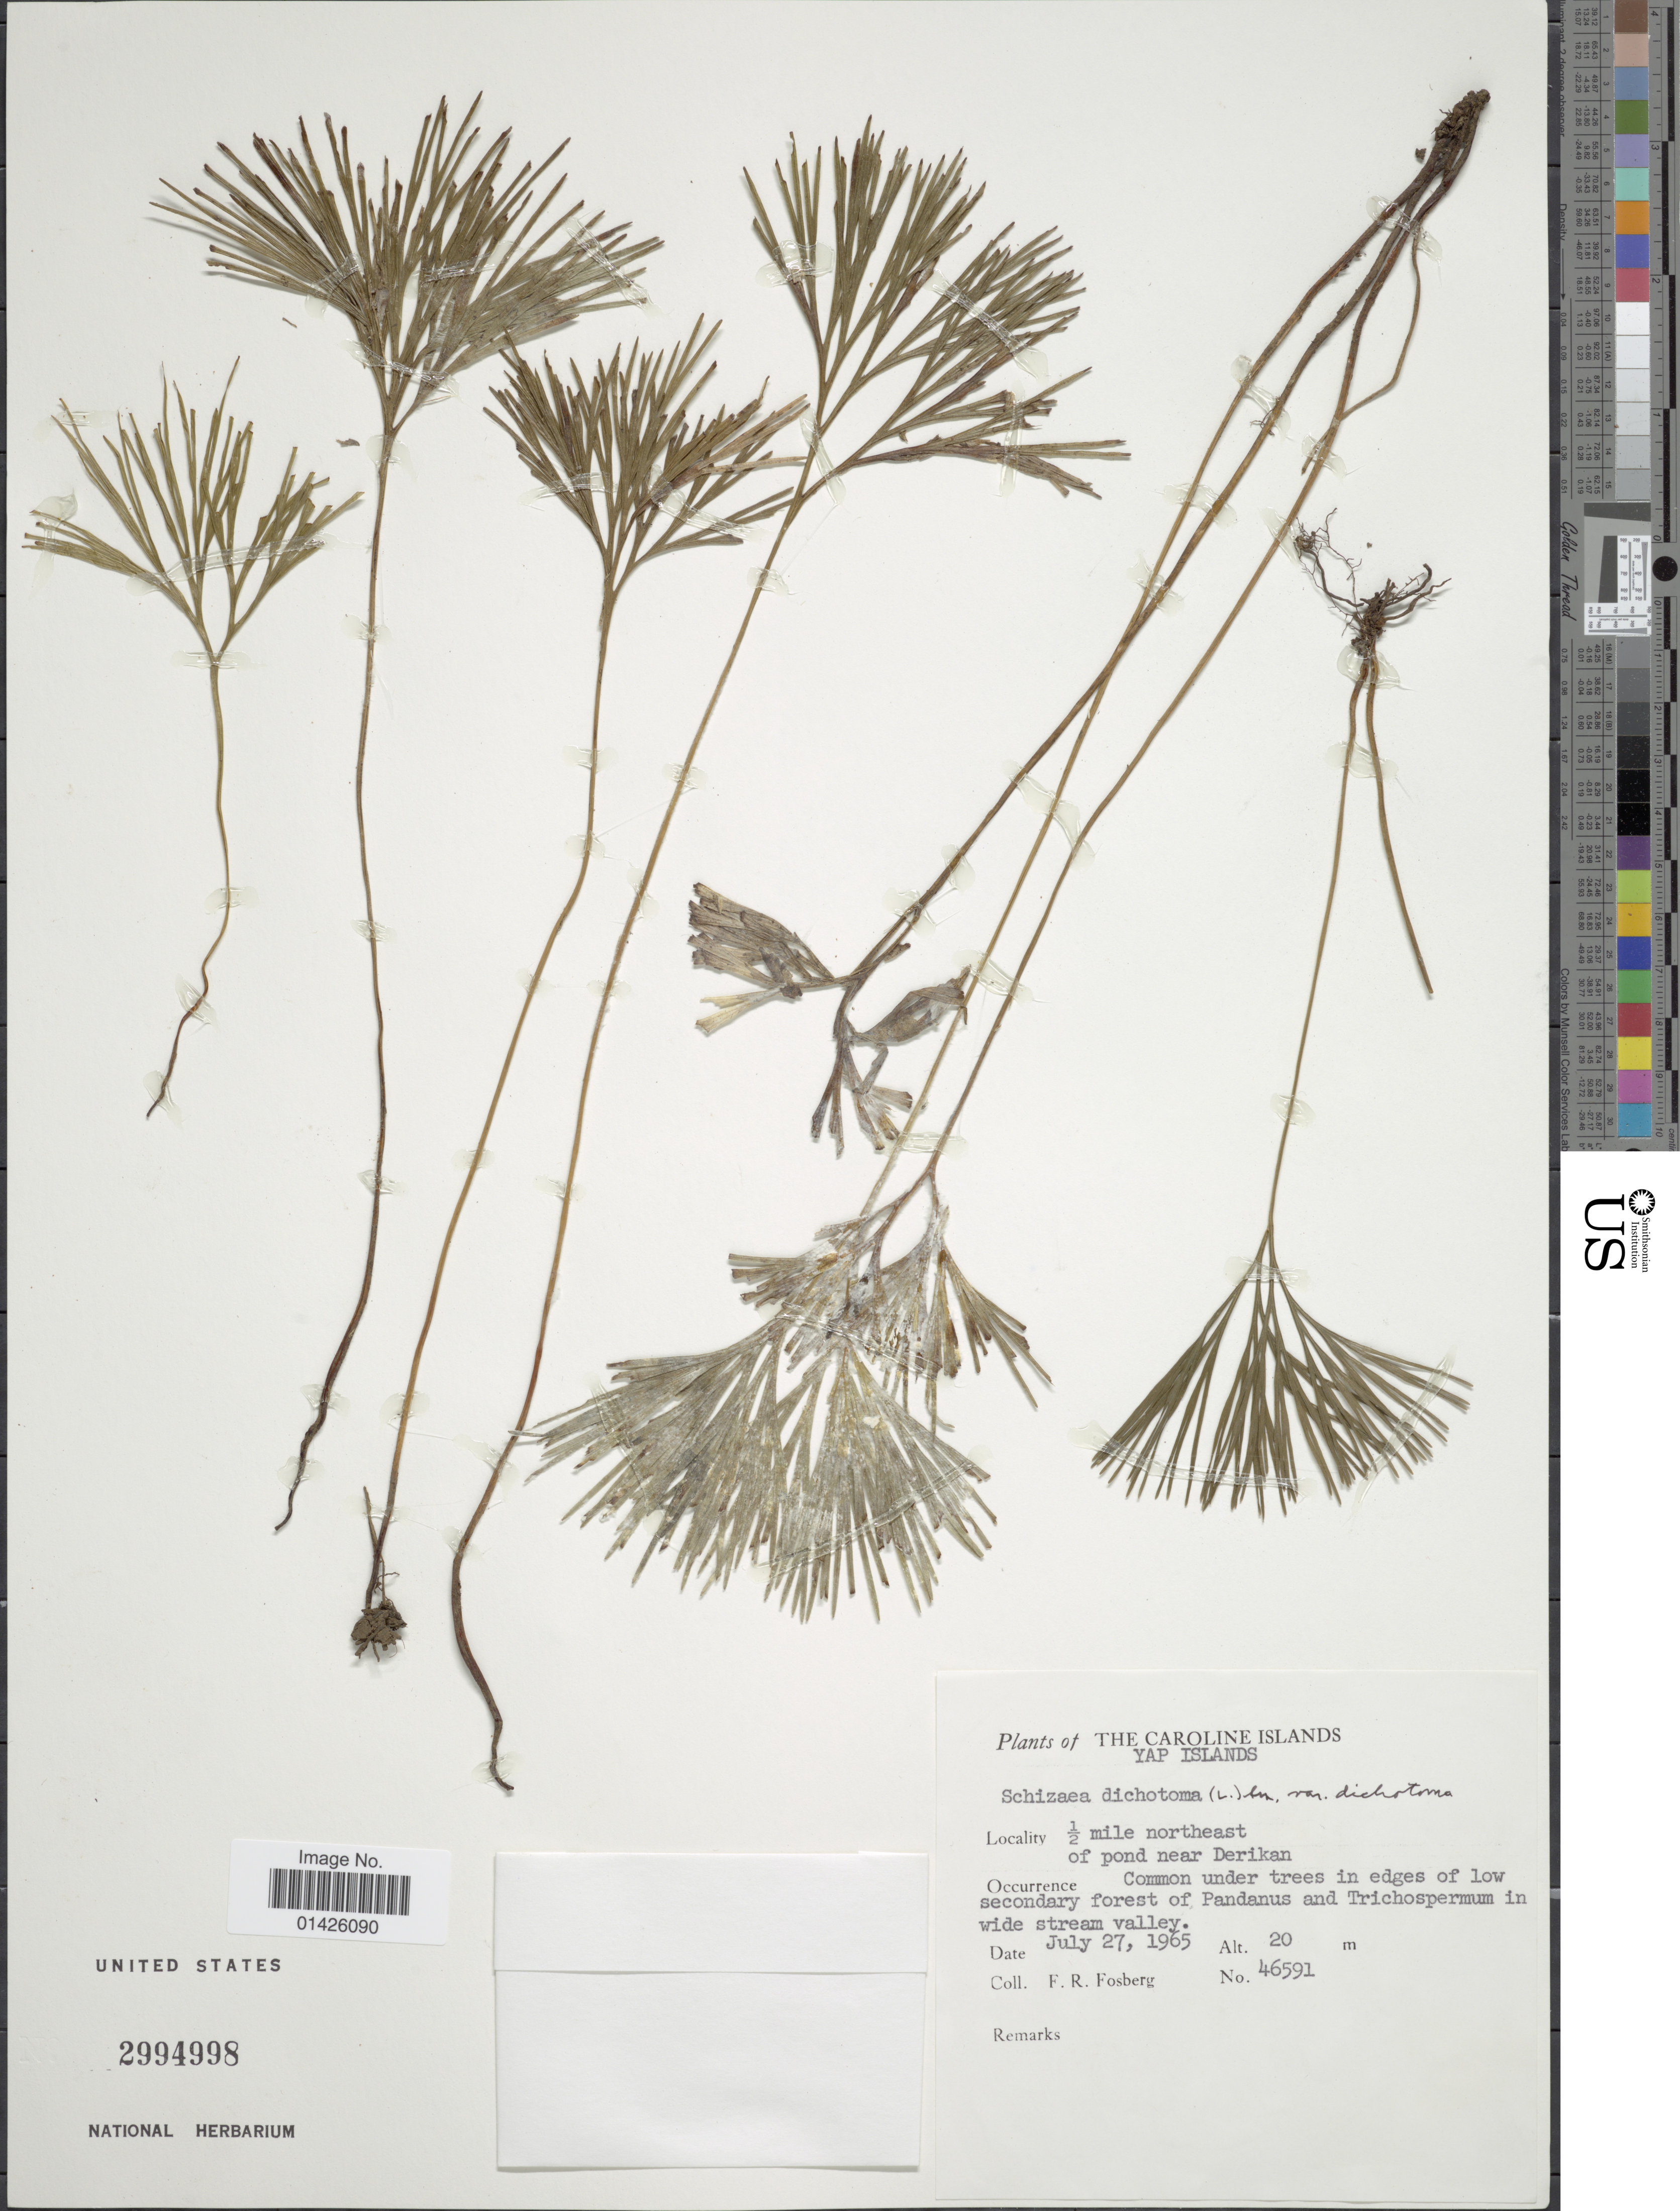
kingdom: Plantae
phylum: Tracheophyta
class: Polypodiopsida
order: Schizaeales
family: Schizaeaceae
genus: Schizaea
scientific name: Schizaea dichotoma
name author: (L.) J. Sm.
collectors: F. R. Fosberg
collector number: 46591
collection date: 1965-07-27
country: Micronesia, Federated States of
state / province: Yap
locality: The Caroline Islands, Yap Islands, ½ mile northeast of pond near Derikan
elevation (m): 20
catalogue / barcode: US 2994998